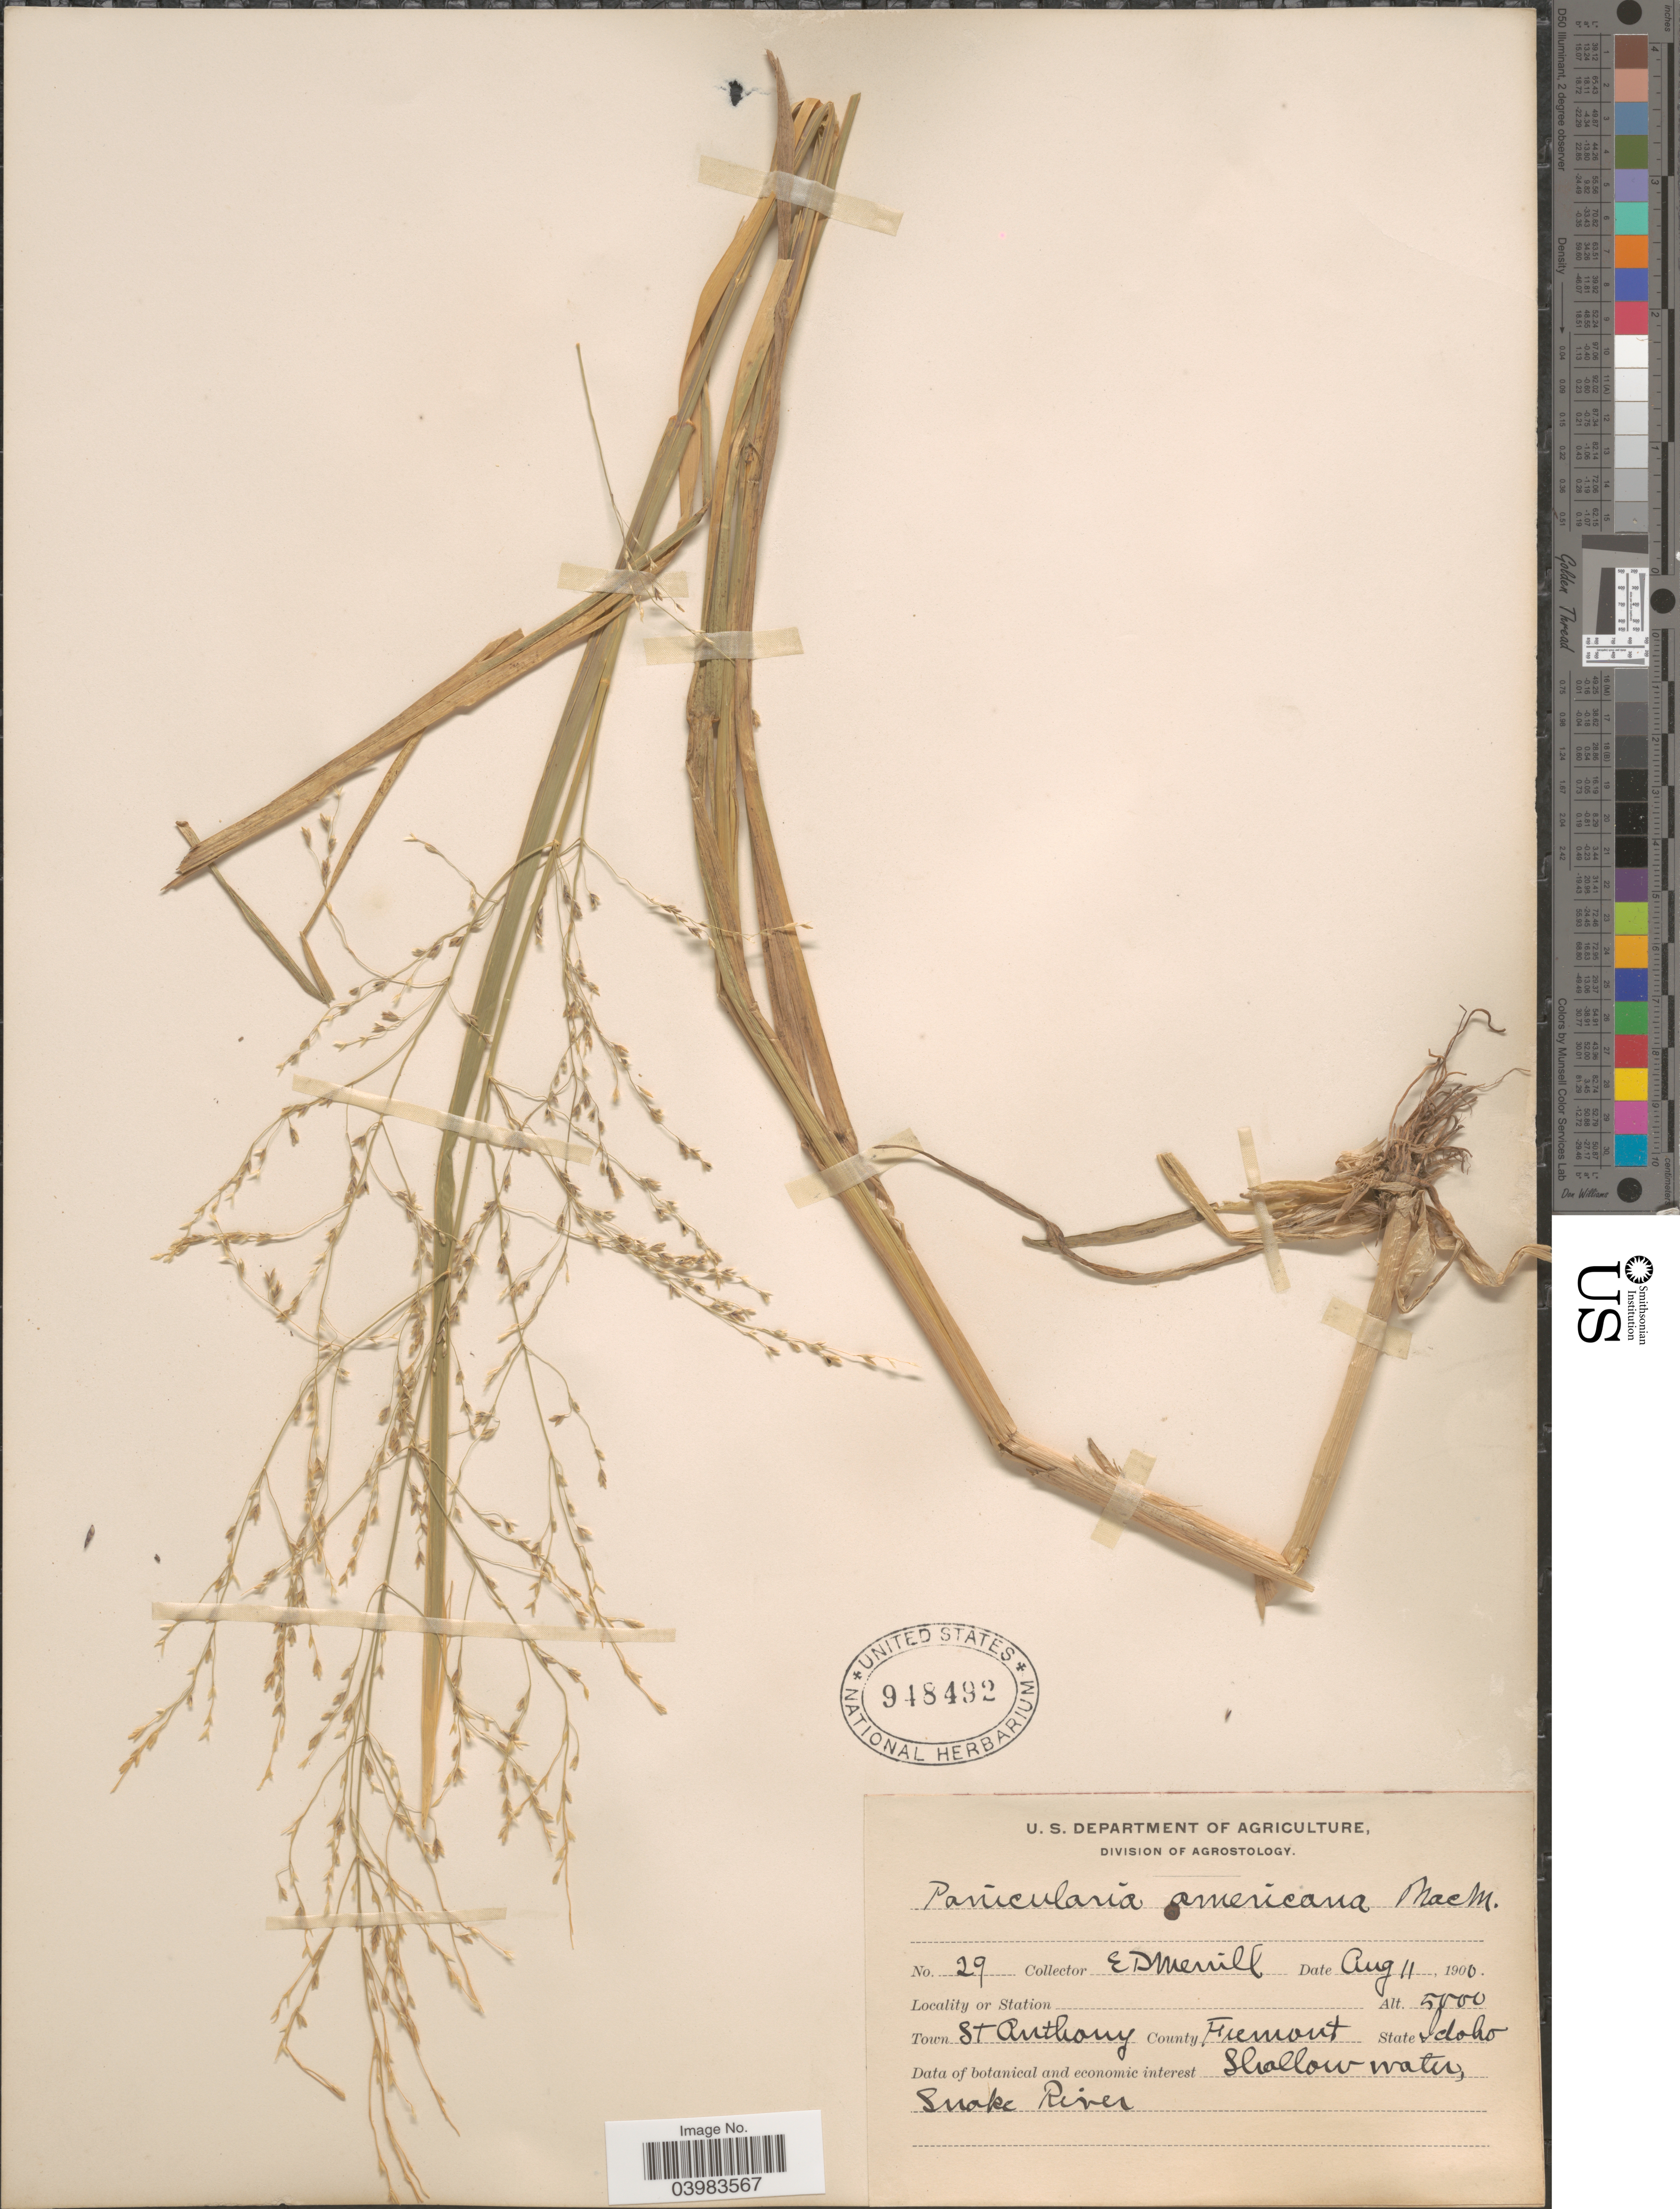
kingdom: Plantae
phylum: Tracheophyta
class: Liliopsida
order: Poales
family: Poaceae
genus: Glyceria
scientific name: Glyceria grandis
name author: S. Watson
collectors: E. D. Merrill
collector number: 29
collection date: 1900-08-11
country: United States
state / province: Idaho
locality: Town St Anthony. County Fremont. Snake River.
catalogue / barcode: US 948492